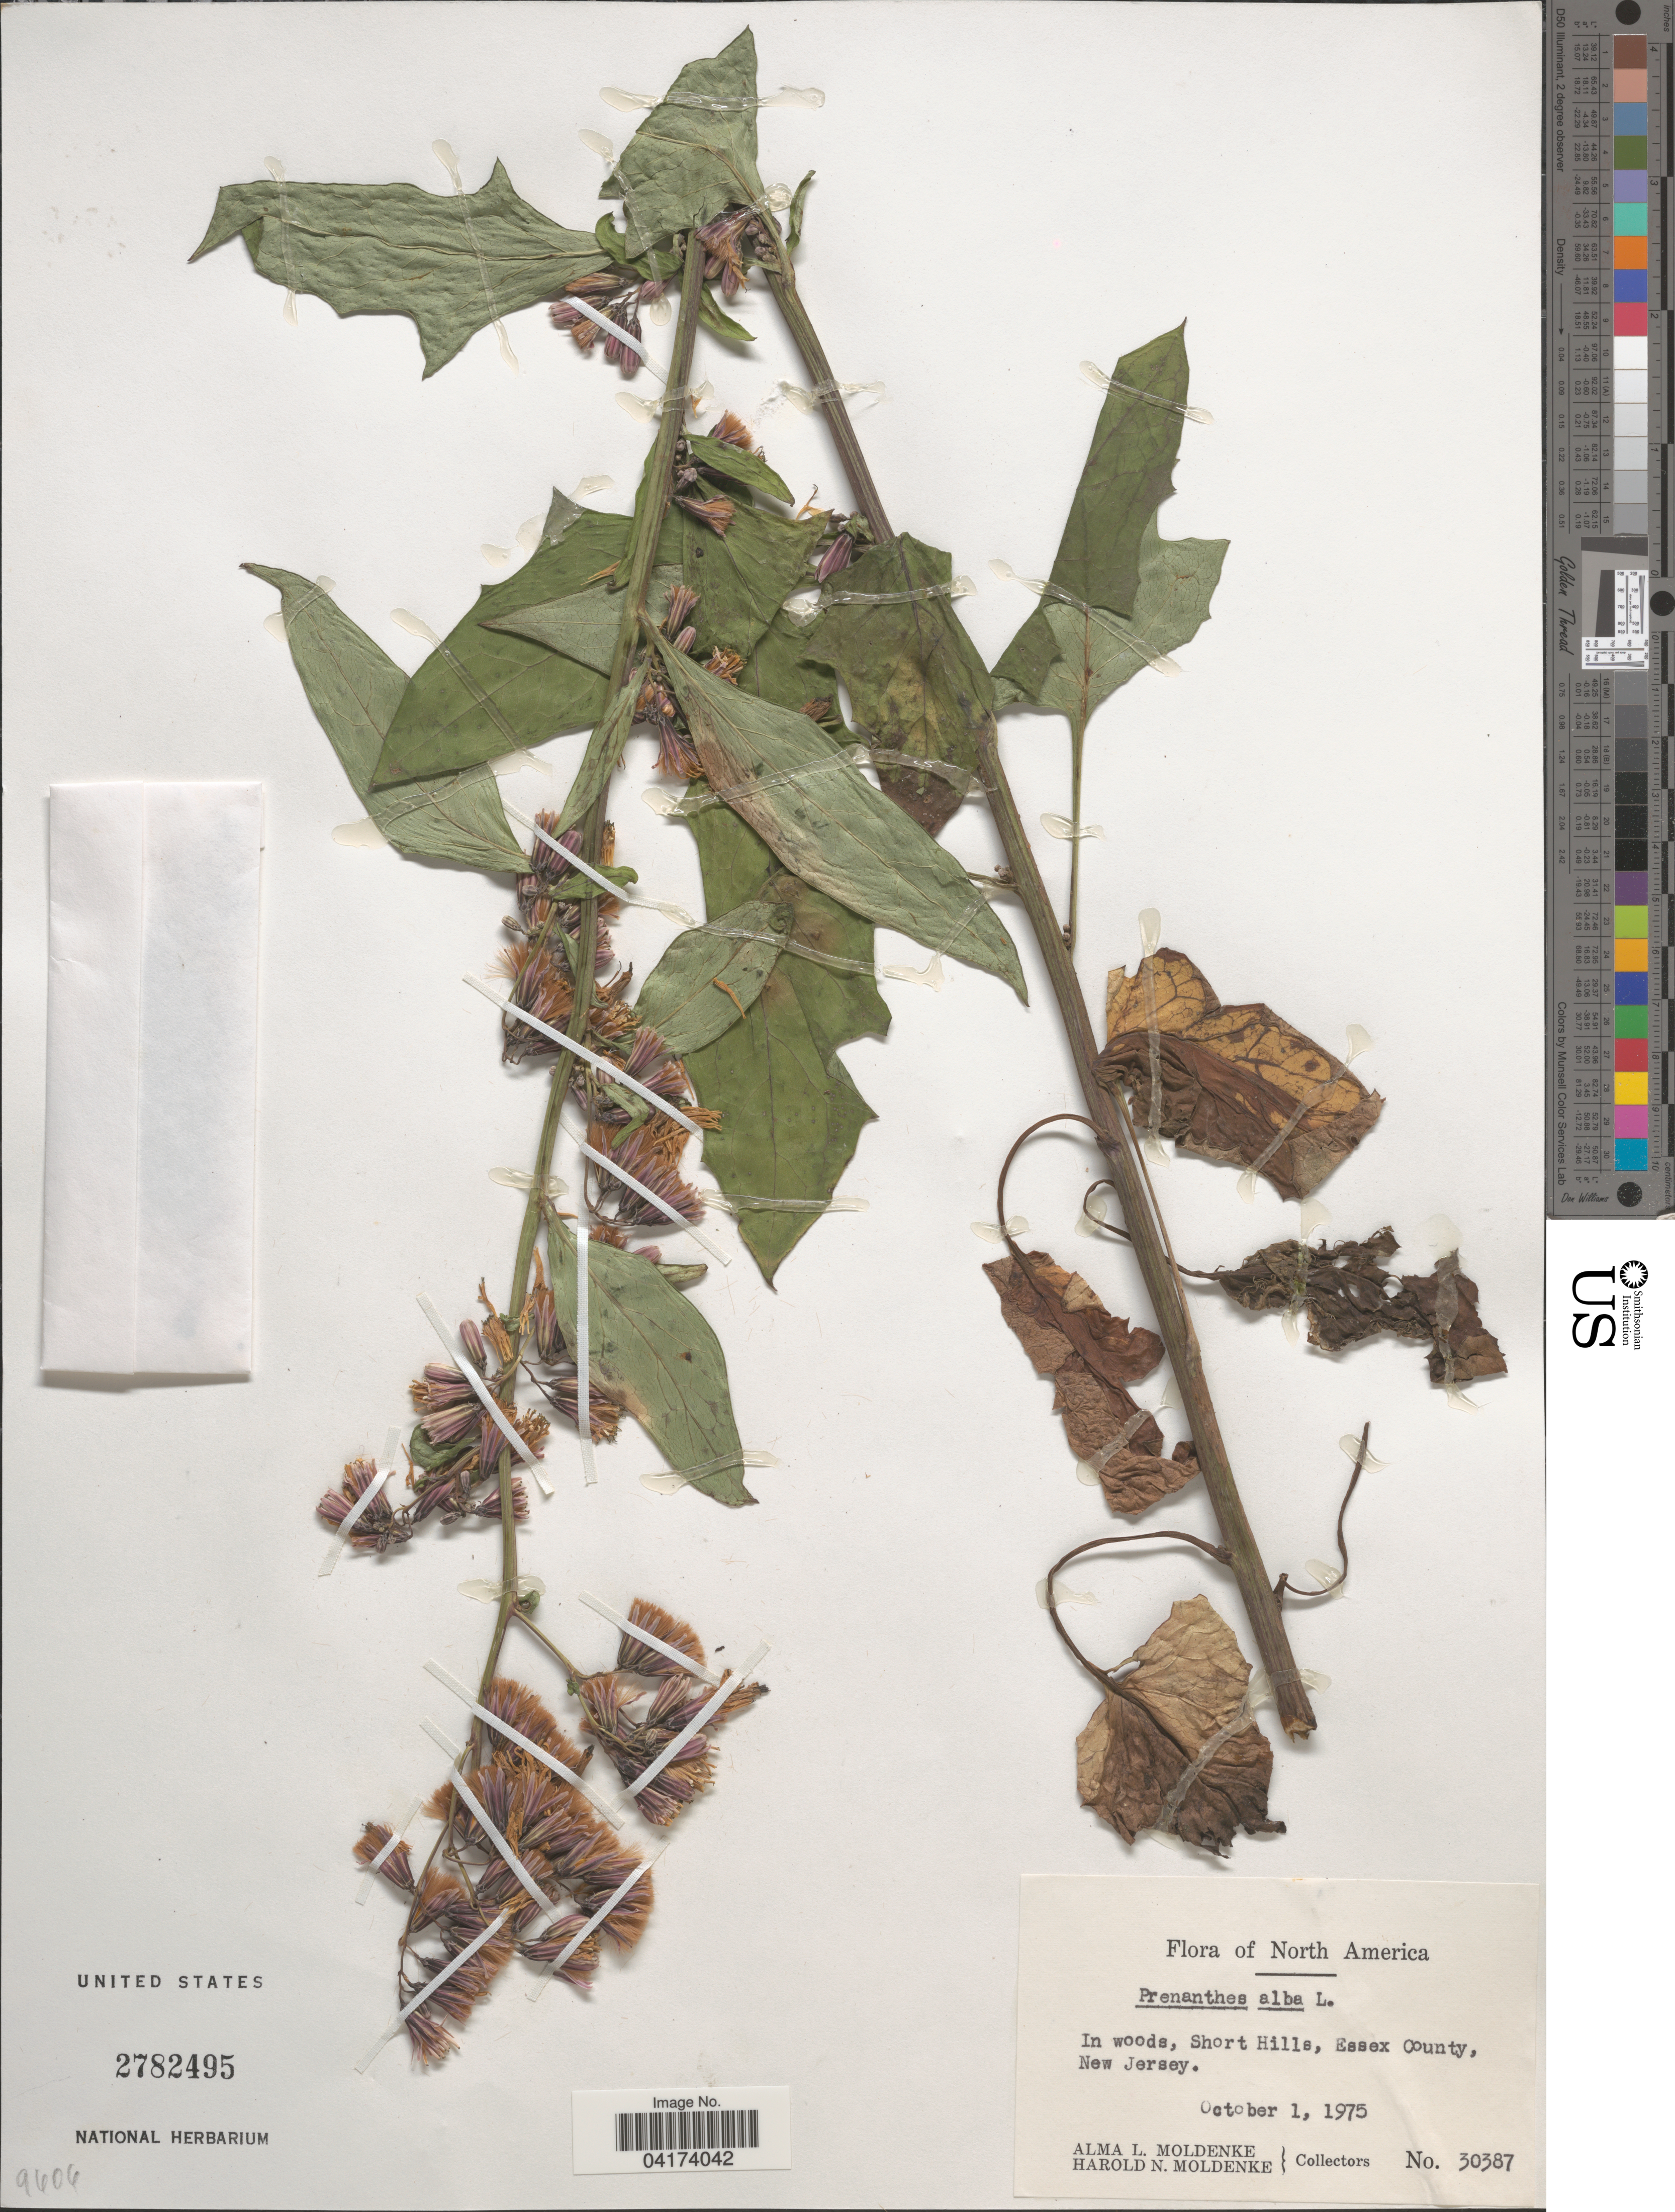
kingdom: Plantae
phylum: Tracheophyta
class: Magnoliopsida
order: Asterales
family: Asteraceae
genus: Nabalus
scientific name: Nabalus albus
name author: (L.) Hook.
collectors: A. L. Moldenke & H. N. Moldenke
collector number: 30387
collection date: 1975-10-01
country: United States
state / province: New Jersey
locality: Short Hills, Essex County.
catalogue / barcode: US 2782495